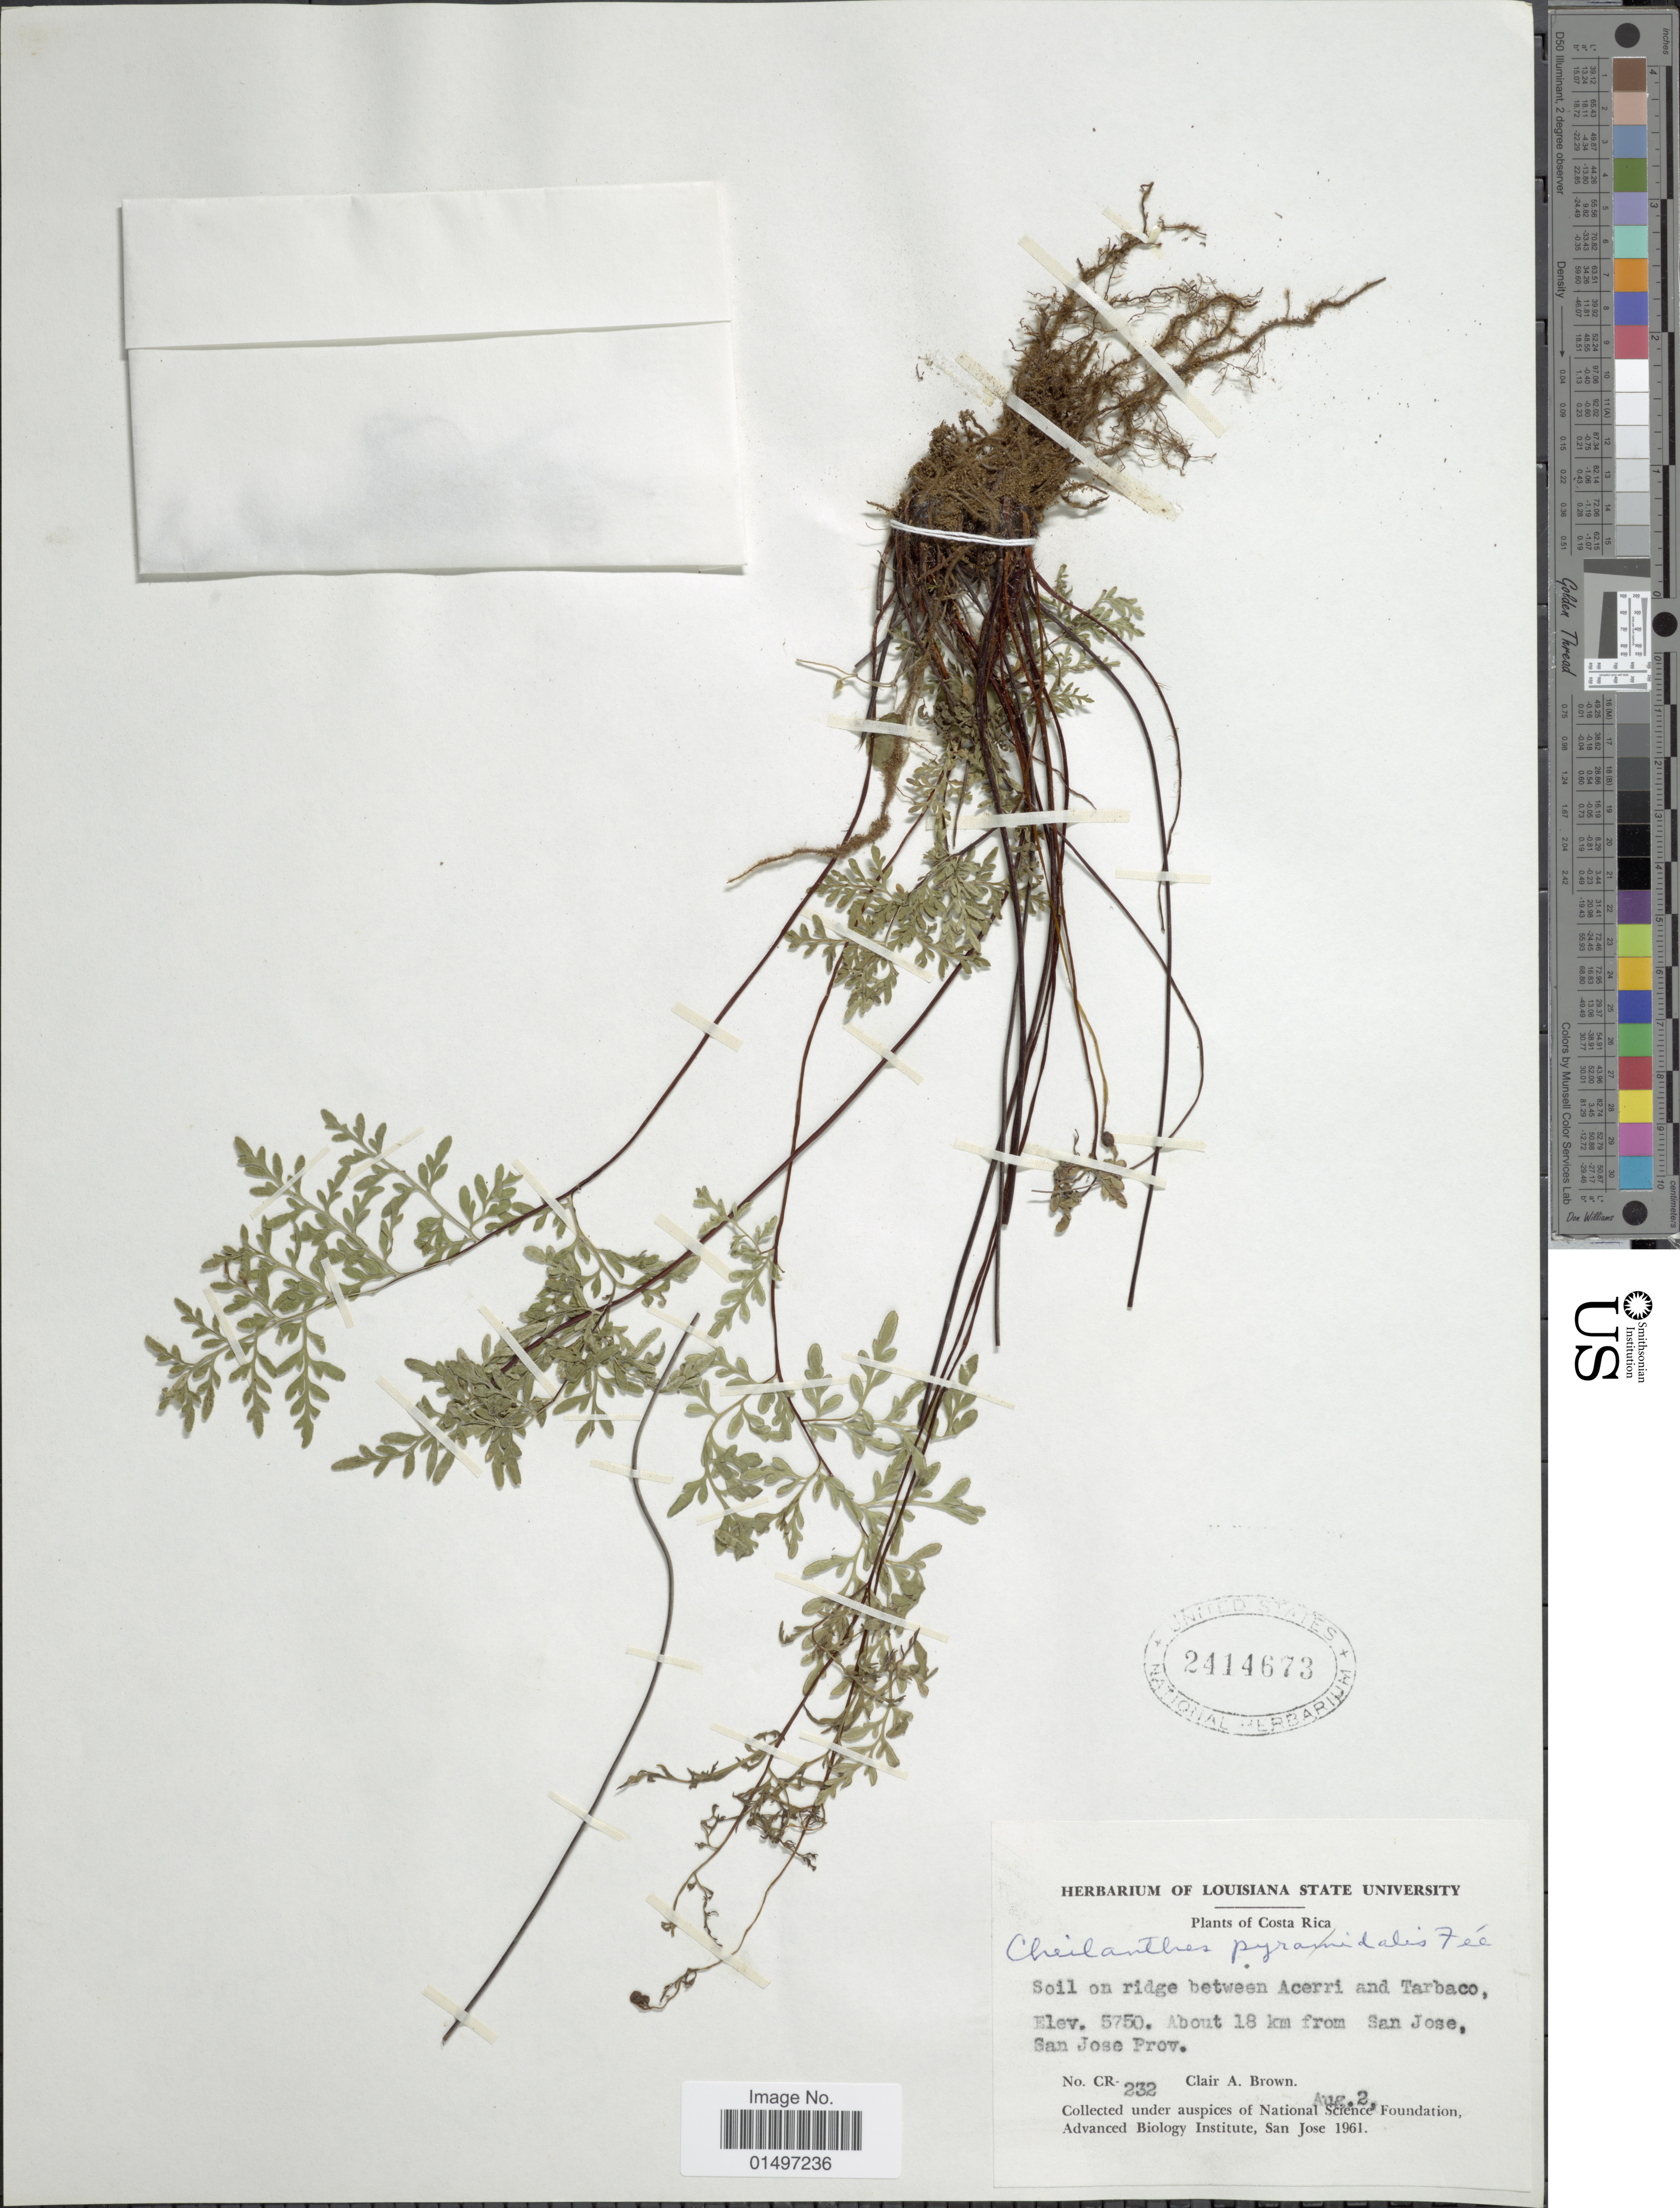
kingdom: Plantae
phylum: Tracheophyta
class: Polypodiopsida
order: Polypodiales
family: Pteridaceae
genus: Gaga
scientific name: Gaga marginata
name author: (Kunth) Fay W. Li & Windham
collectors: C. A. Brown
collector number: CR-232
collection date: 1961-08-02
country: Costa Rica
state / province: San José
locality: Soil on ridge between Acerri and Tarbaco. About 18 km from San Jose, San Jose Prov.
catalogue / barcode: US 2414673